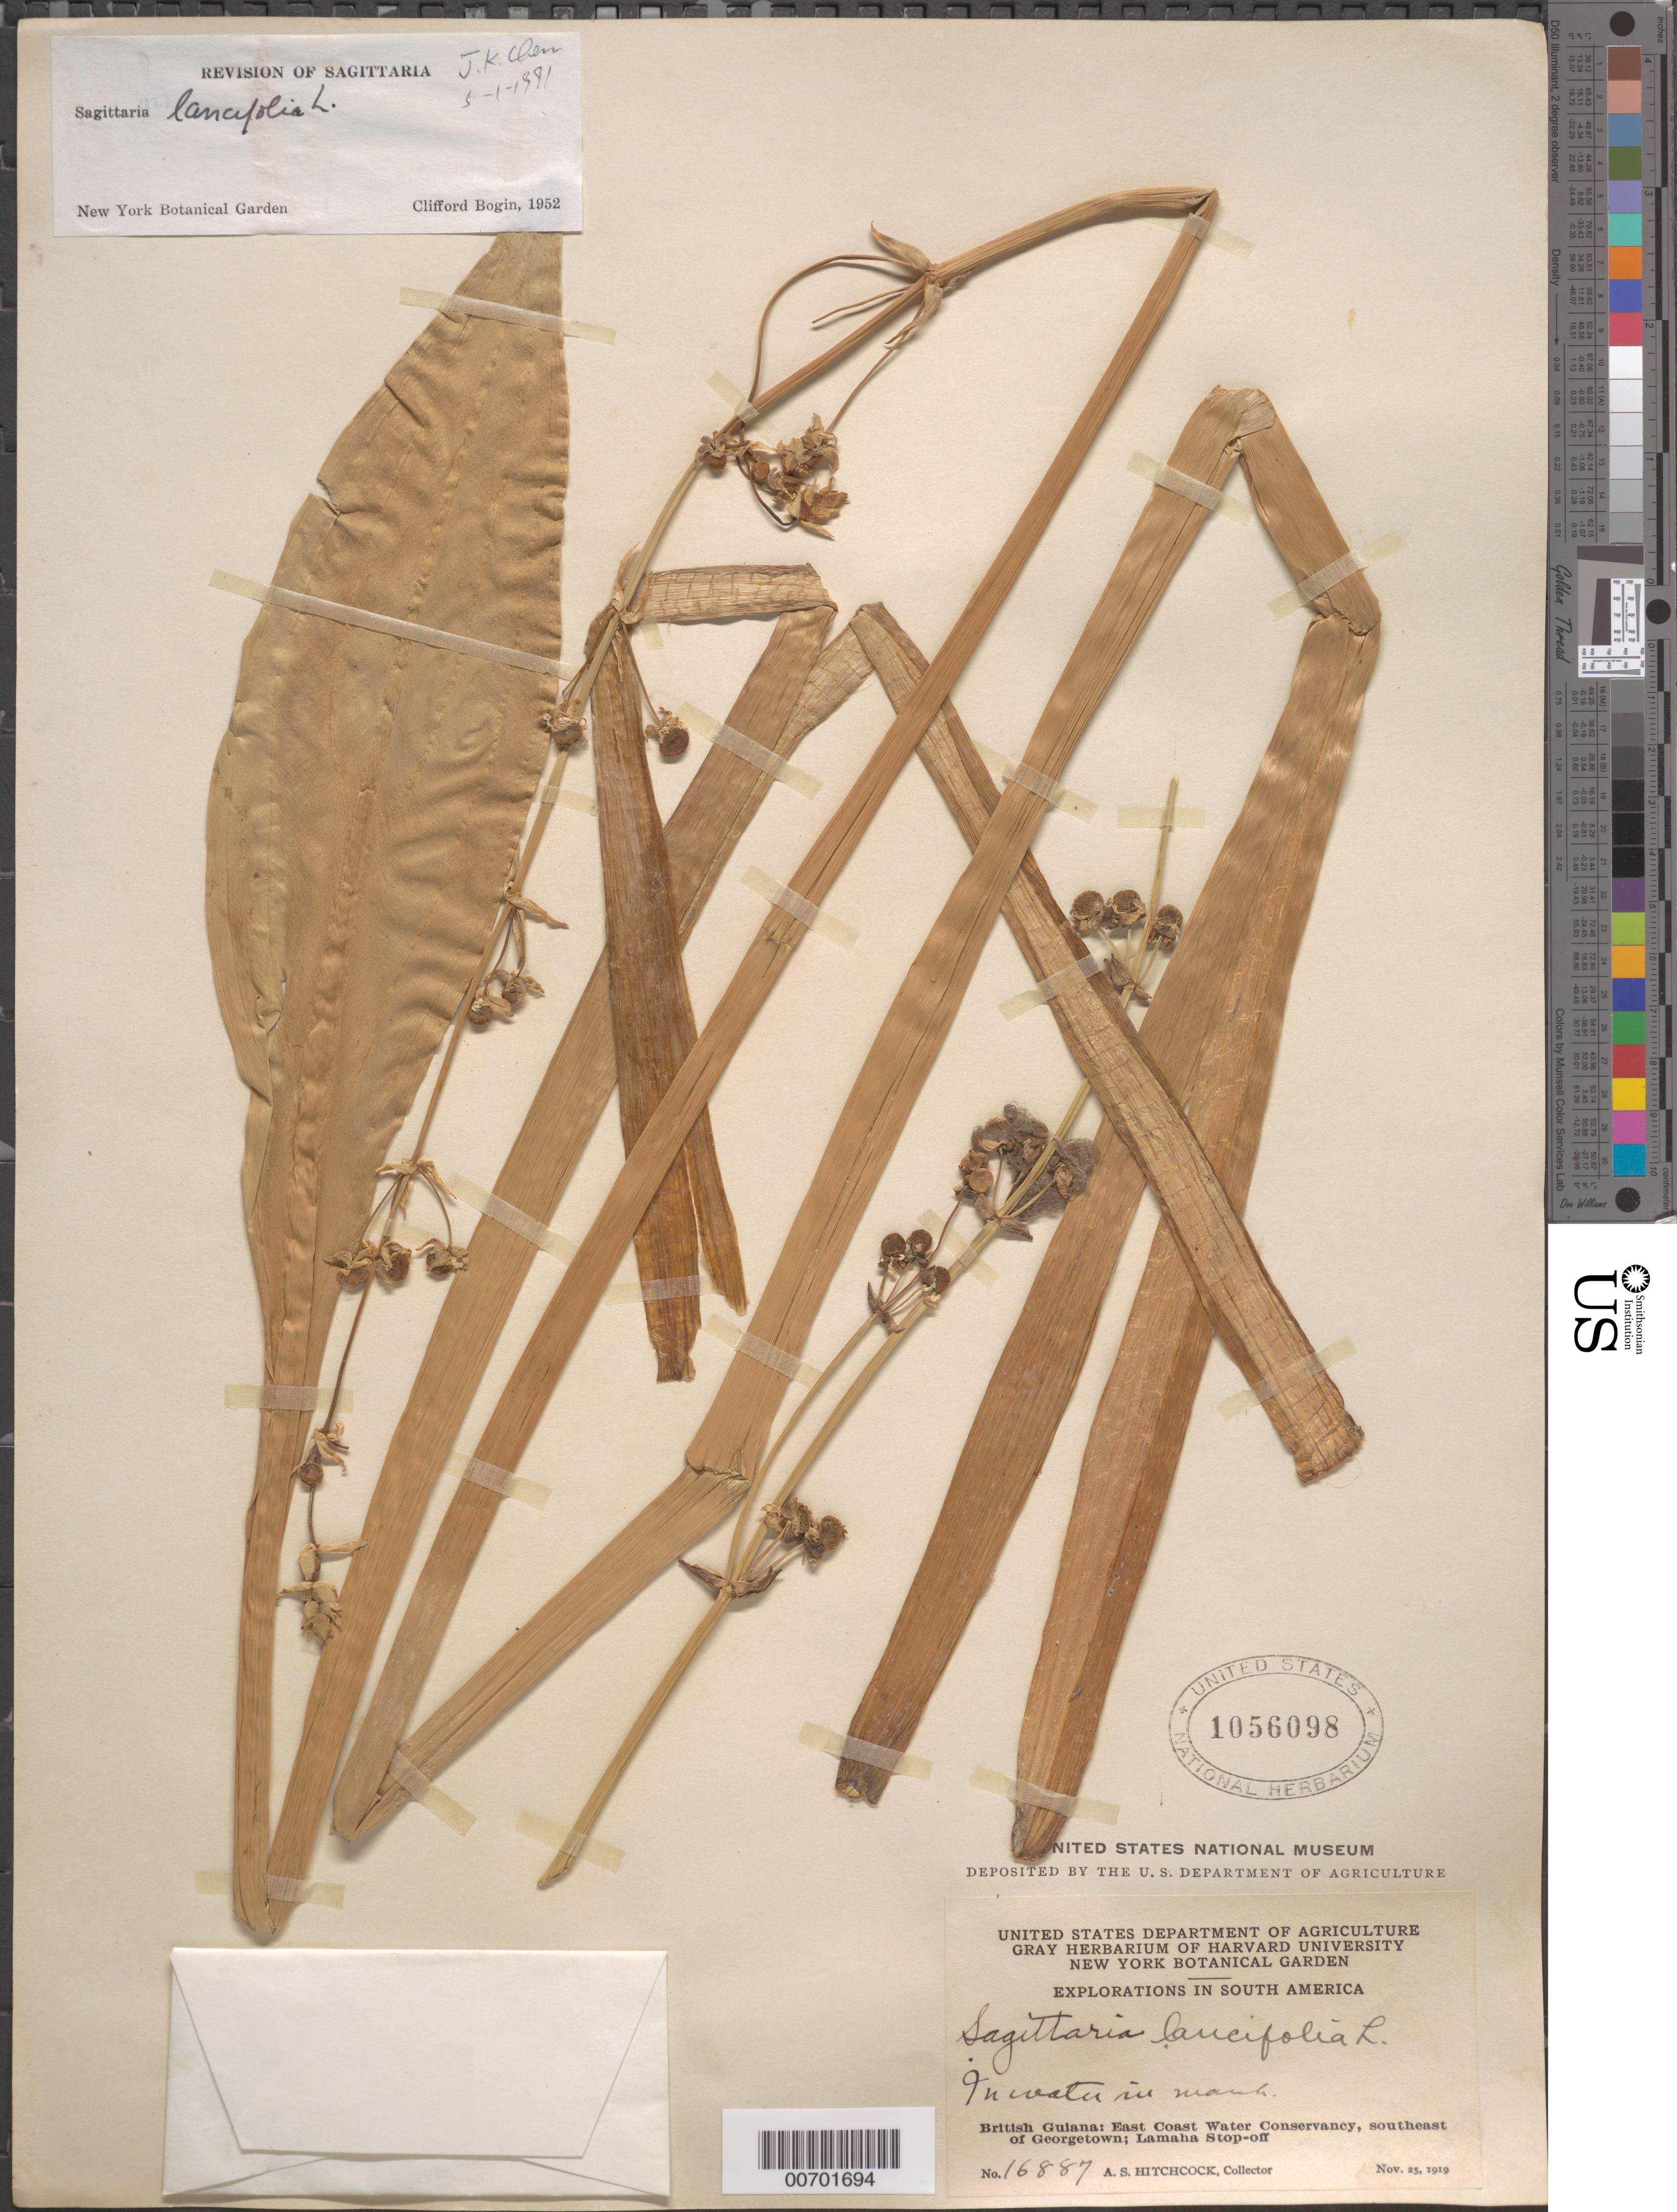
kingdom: Plantae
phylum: Tracheophyta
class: Liliopsida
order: Alismatales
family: Alismataceae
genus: Sagittaria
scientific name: Sagittaria lancifolia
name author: L.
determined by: Bogin, C.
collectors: A. S. Hitchcock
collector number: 16887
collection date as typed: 25-Nov-19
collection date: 1919-11-25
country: Guyana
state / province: Demerara-Mahaica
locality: Lamaha Stop-Off, Georgetown, SE of, East Coast Water Conservancy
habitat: In water in marsh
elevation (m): -2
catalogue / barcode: US 1056098